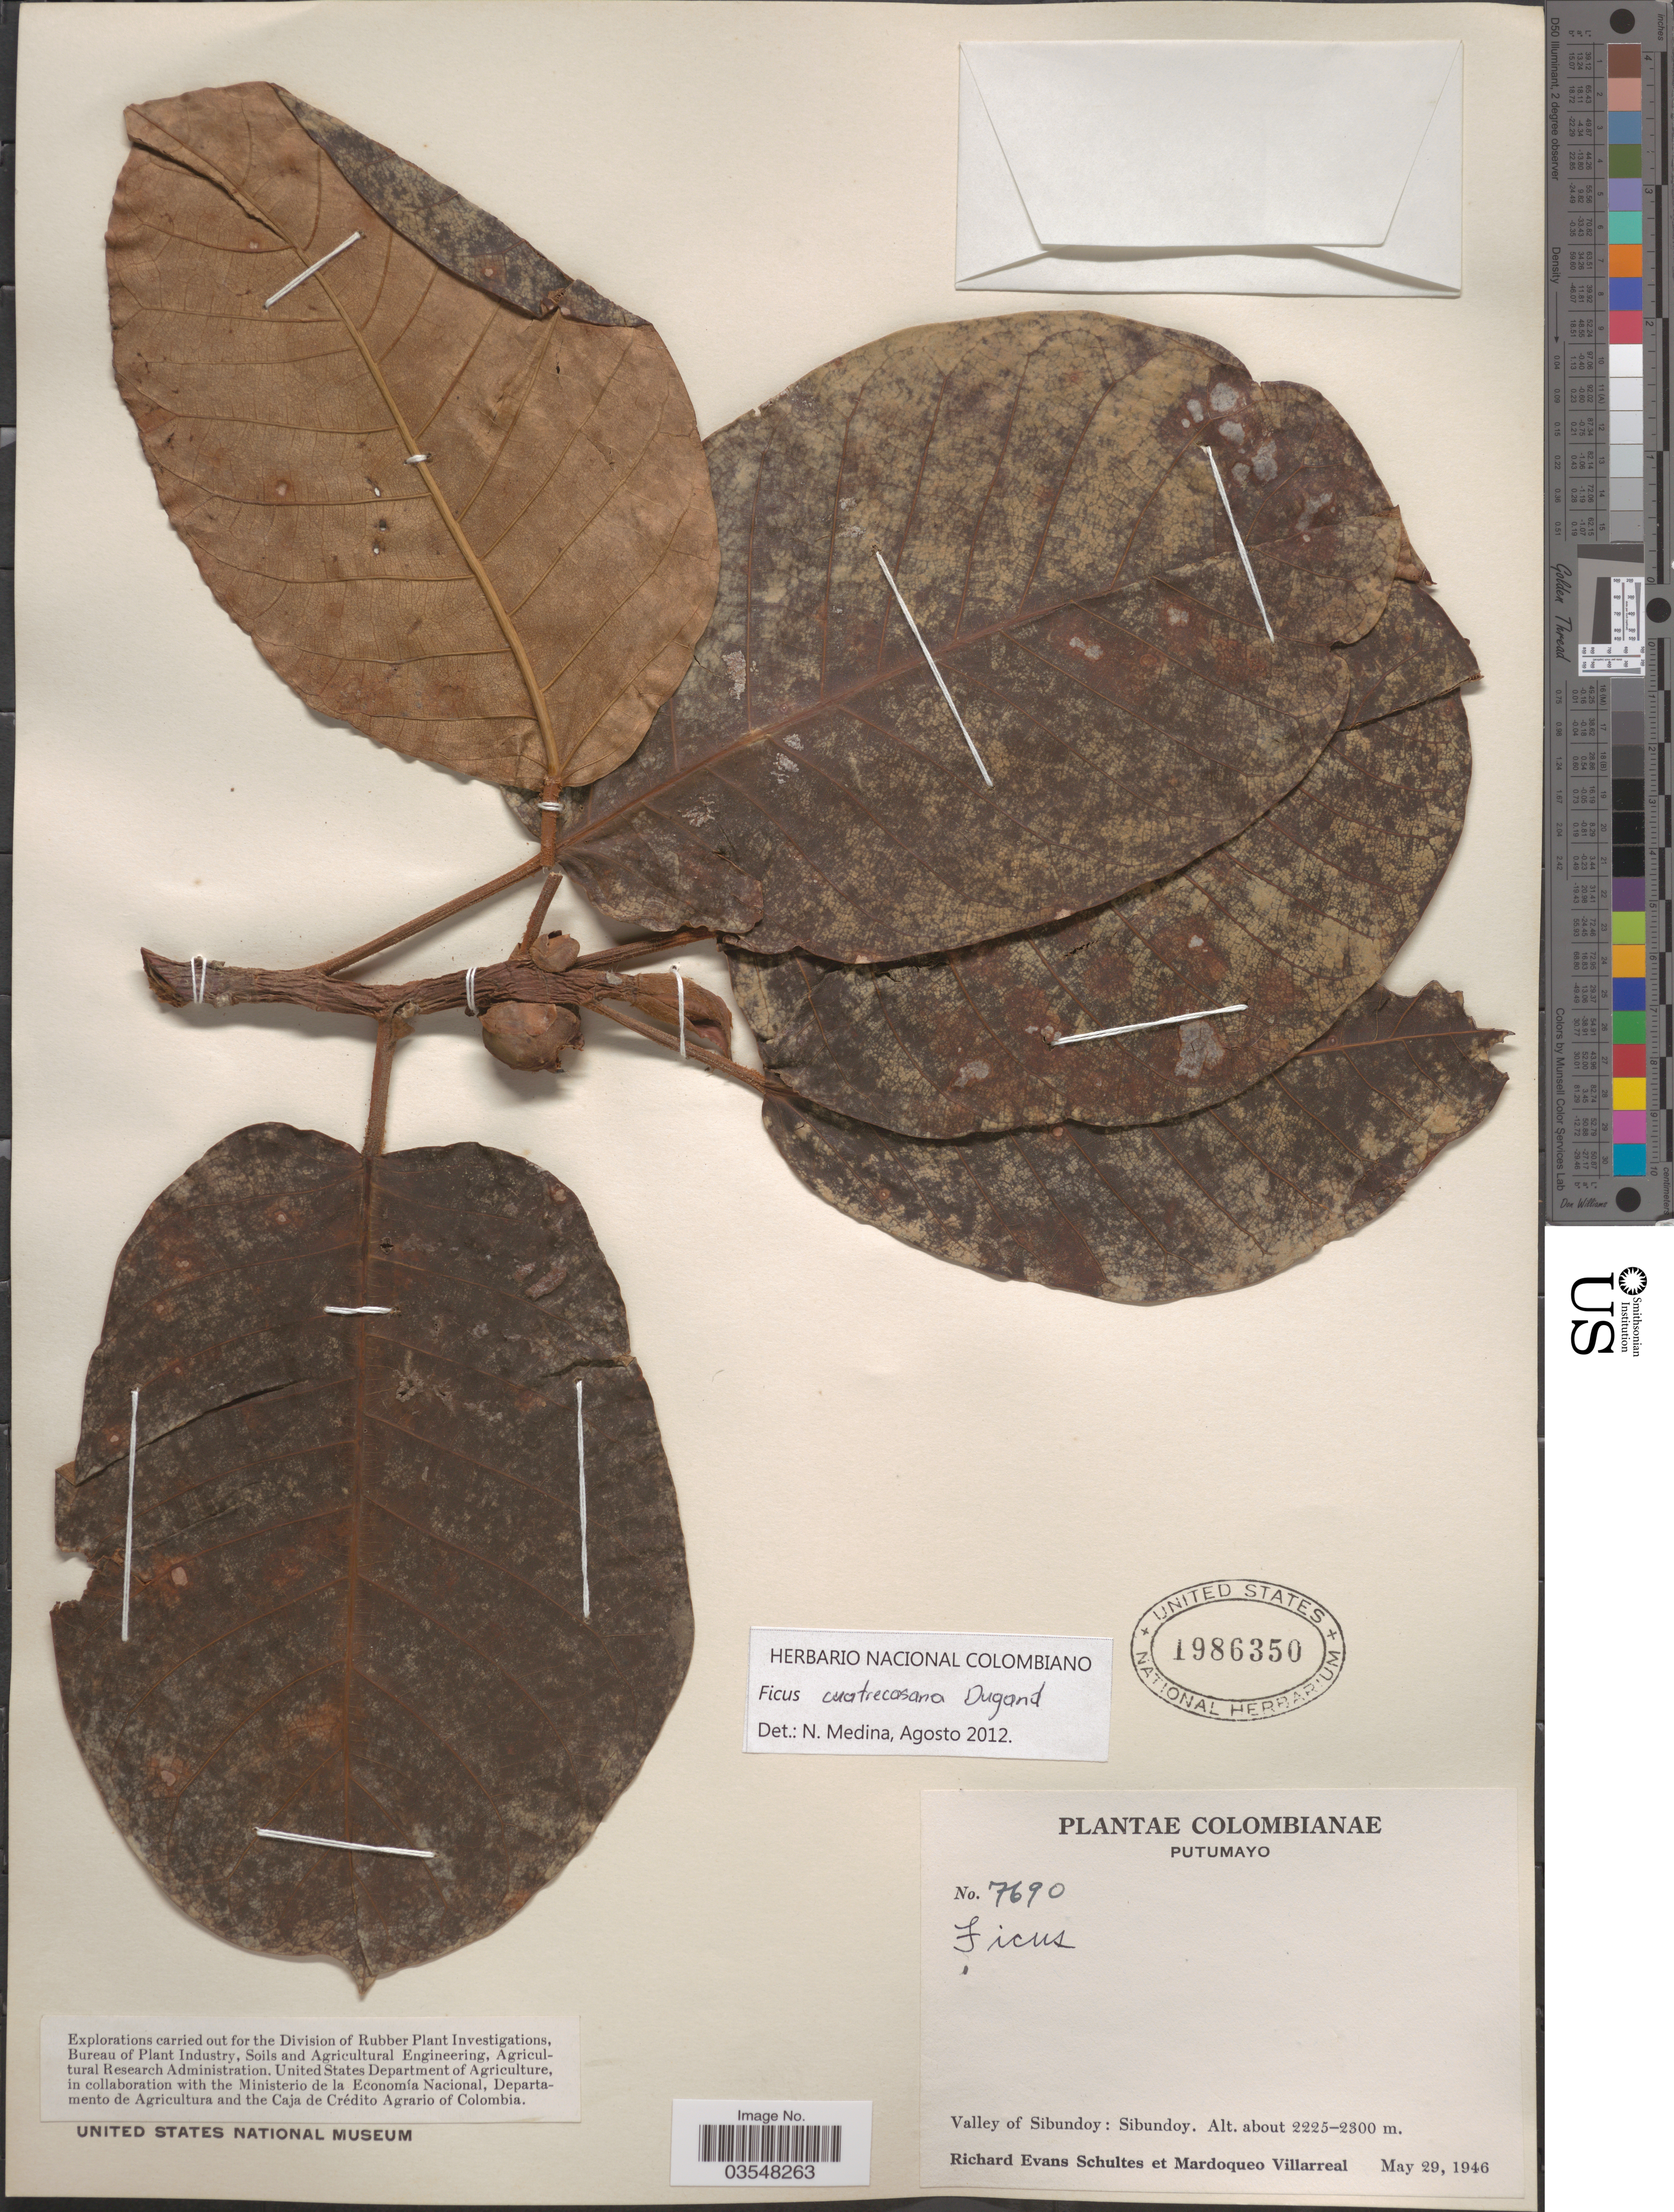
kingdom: Plantae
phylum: Tracheophyta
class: Magnoliopsida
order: Rosales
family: Moraceae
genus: Ficus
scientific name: Ficus cuatrecasasiana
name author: Dugand G.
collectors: R. E. Schultes & M. Villarreal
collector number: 7690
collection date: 1946-05-29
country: Colombia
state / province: Putumayo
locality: Valley of Sibundoy: Sibundoy.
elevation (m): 2225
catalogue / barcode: US 1986350